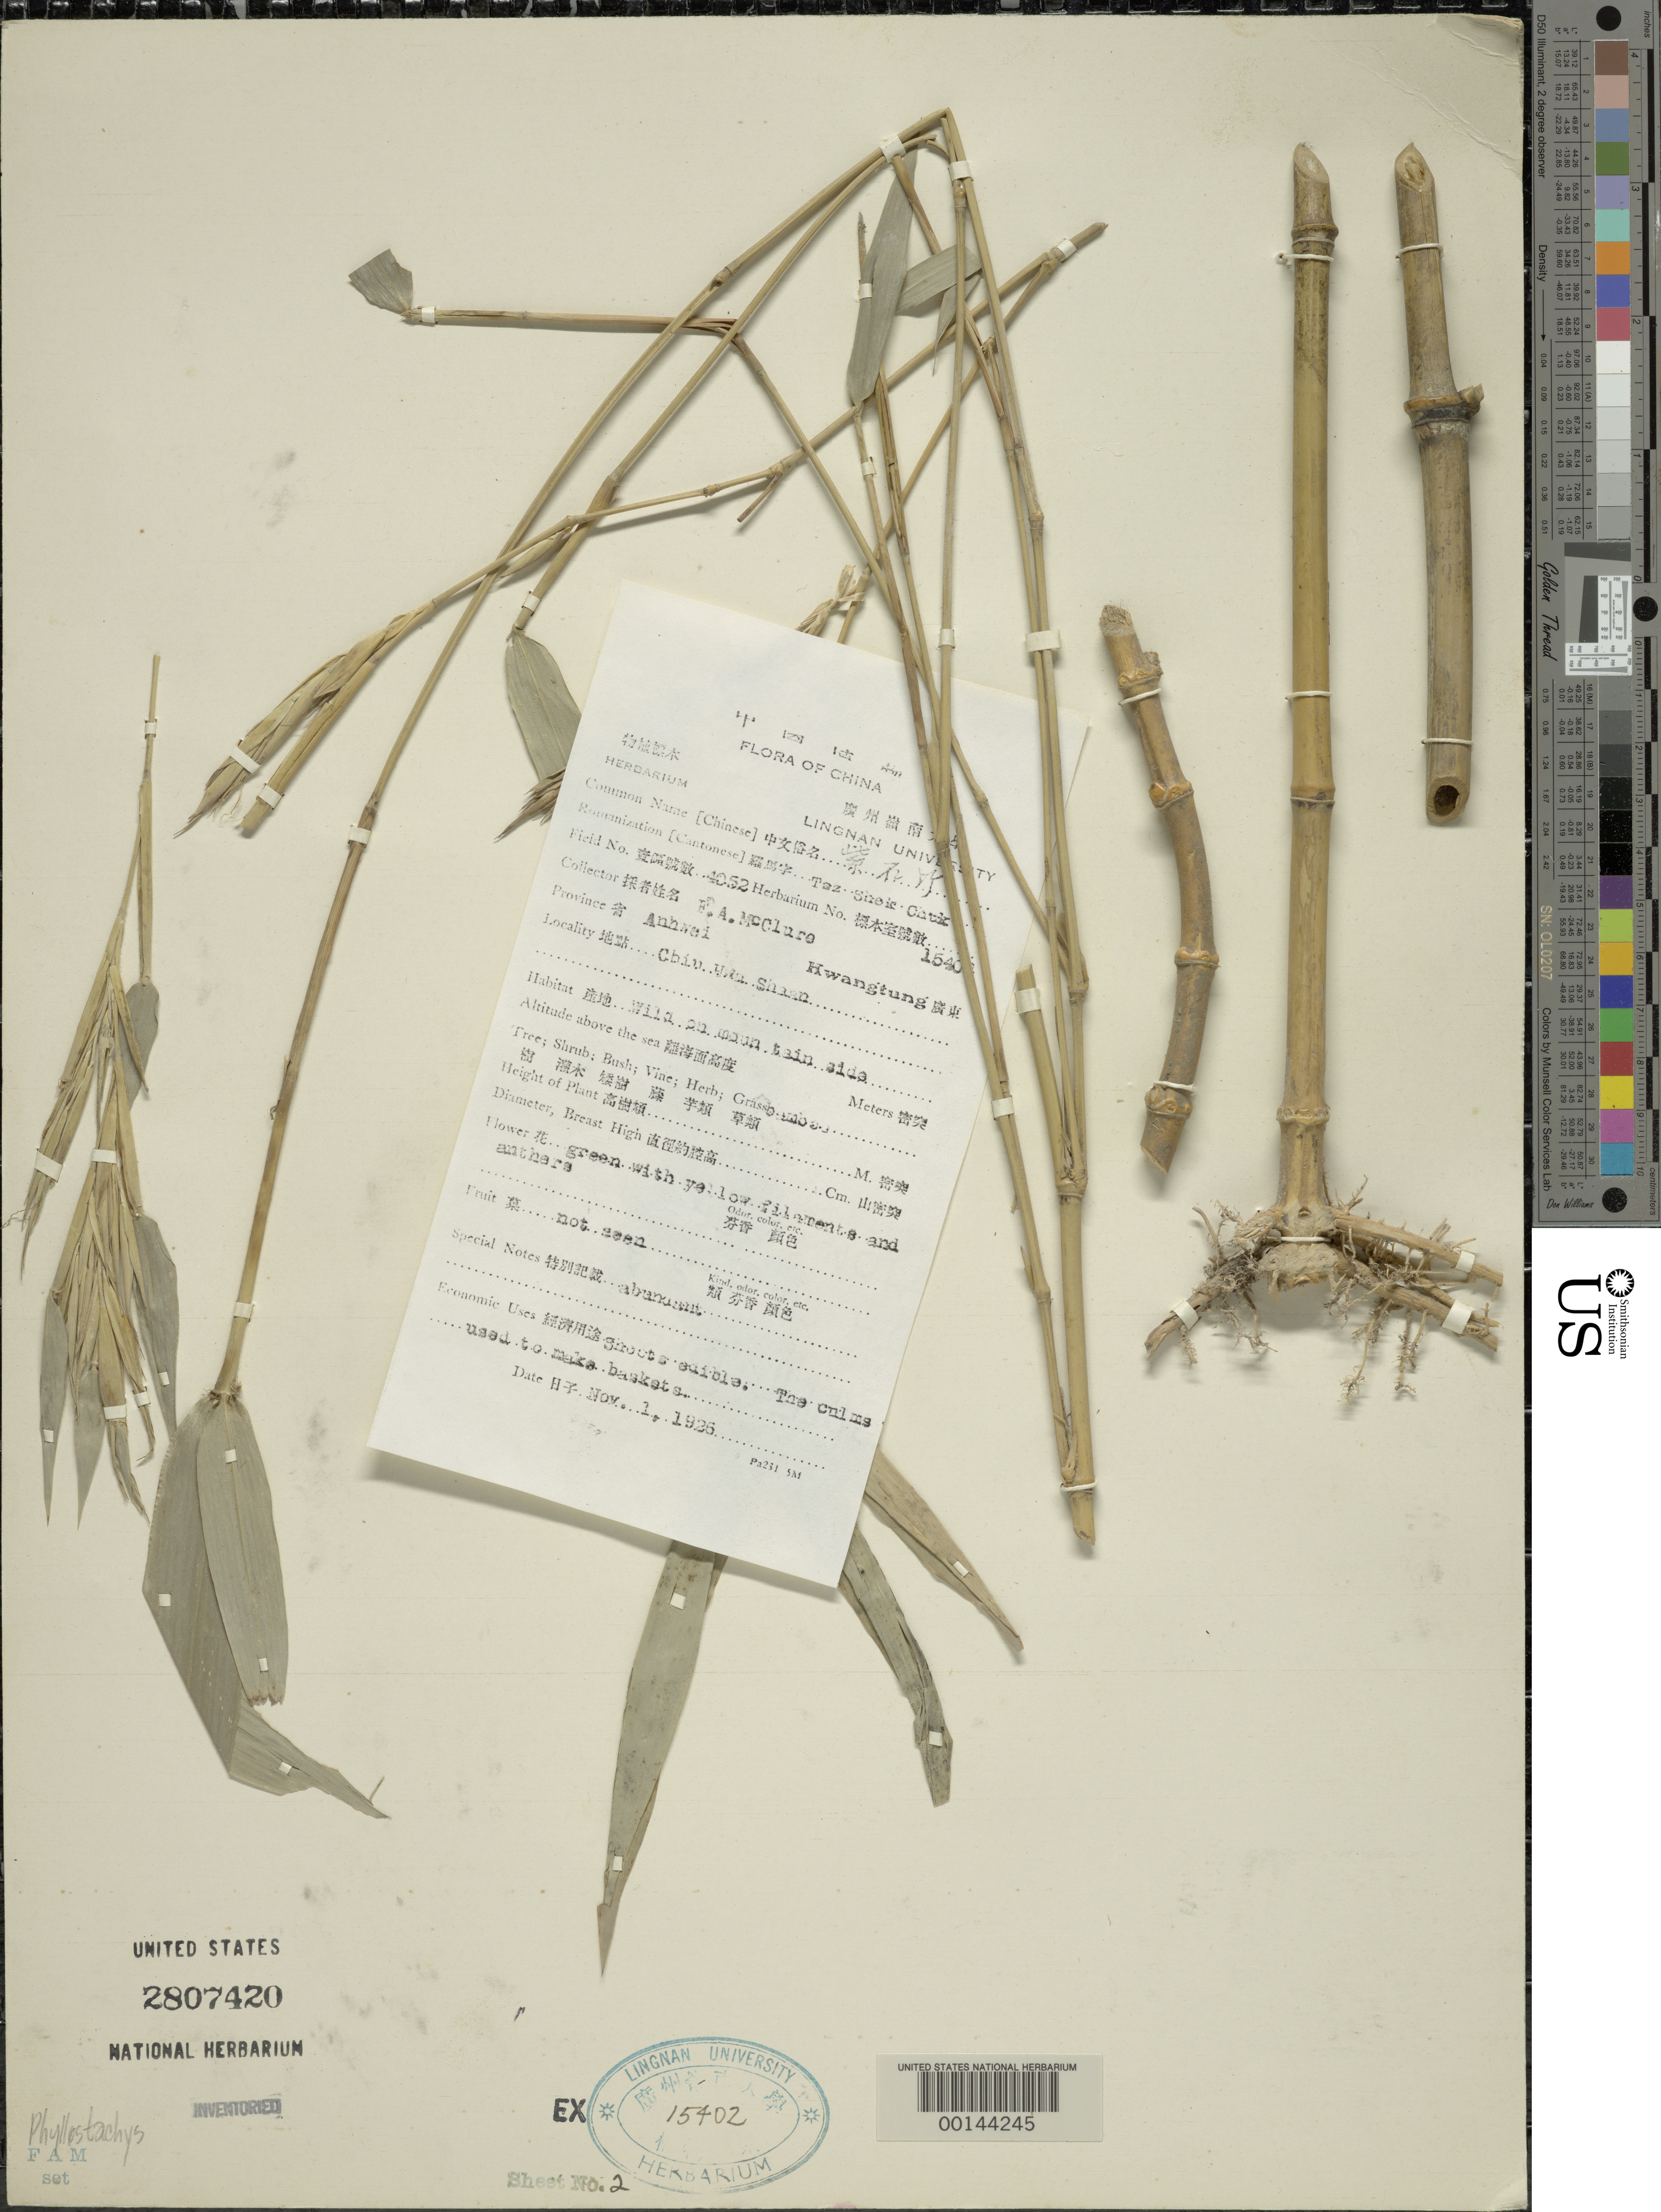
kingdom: Plantae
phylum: Tracheophyta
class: Liliopsida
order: Poales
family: Poaceae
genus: Phyllostachys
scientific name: Phyllostachys sp.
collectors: F. A. McClure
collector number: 4052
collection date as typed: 01 Nov 1926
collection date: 1926-11-01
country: China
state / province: Anhui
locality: Chiu hwa shaan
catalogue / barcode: US 2807420